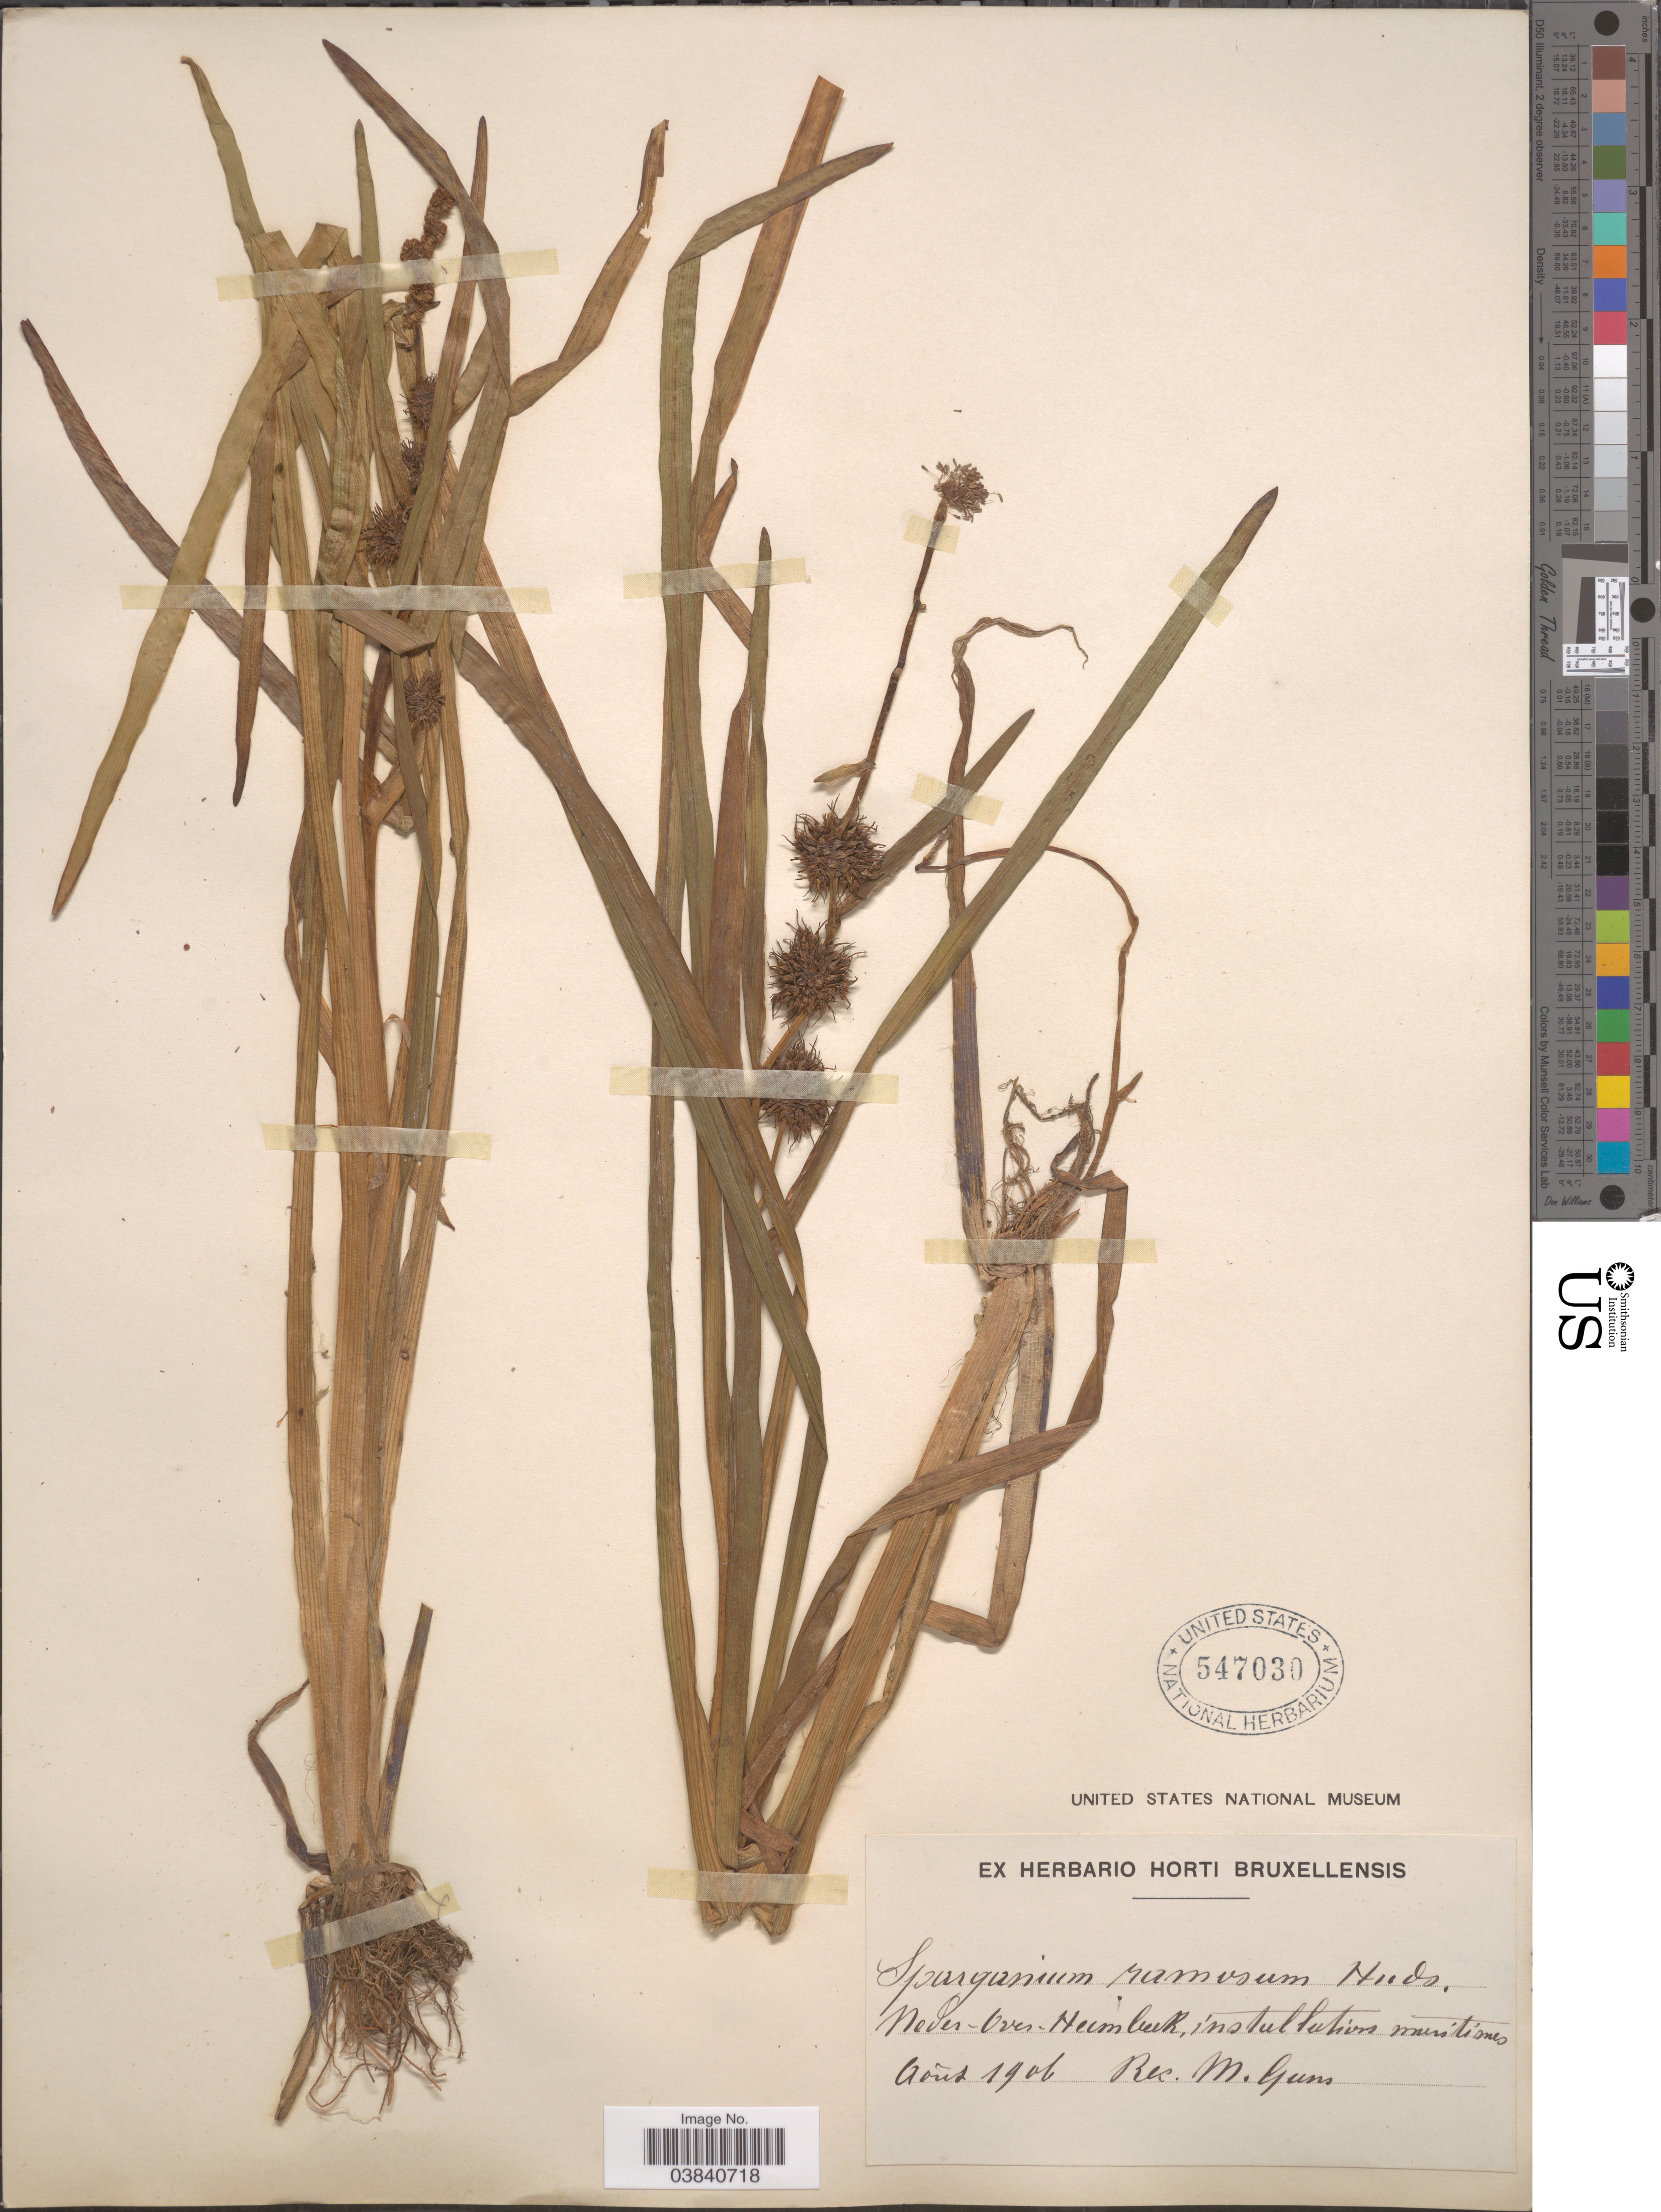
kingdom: Plantae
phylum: Tracheophyta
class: Liliopsida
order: Poales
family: Typhaceae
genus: Sparganium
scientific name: Sparganium ramosum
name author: Huds.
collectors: M. Guns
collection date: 1906-08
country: Belgium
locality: Neder-Over-Heembeek, installation maritime.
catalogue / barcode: US 547030